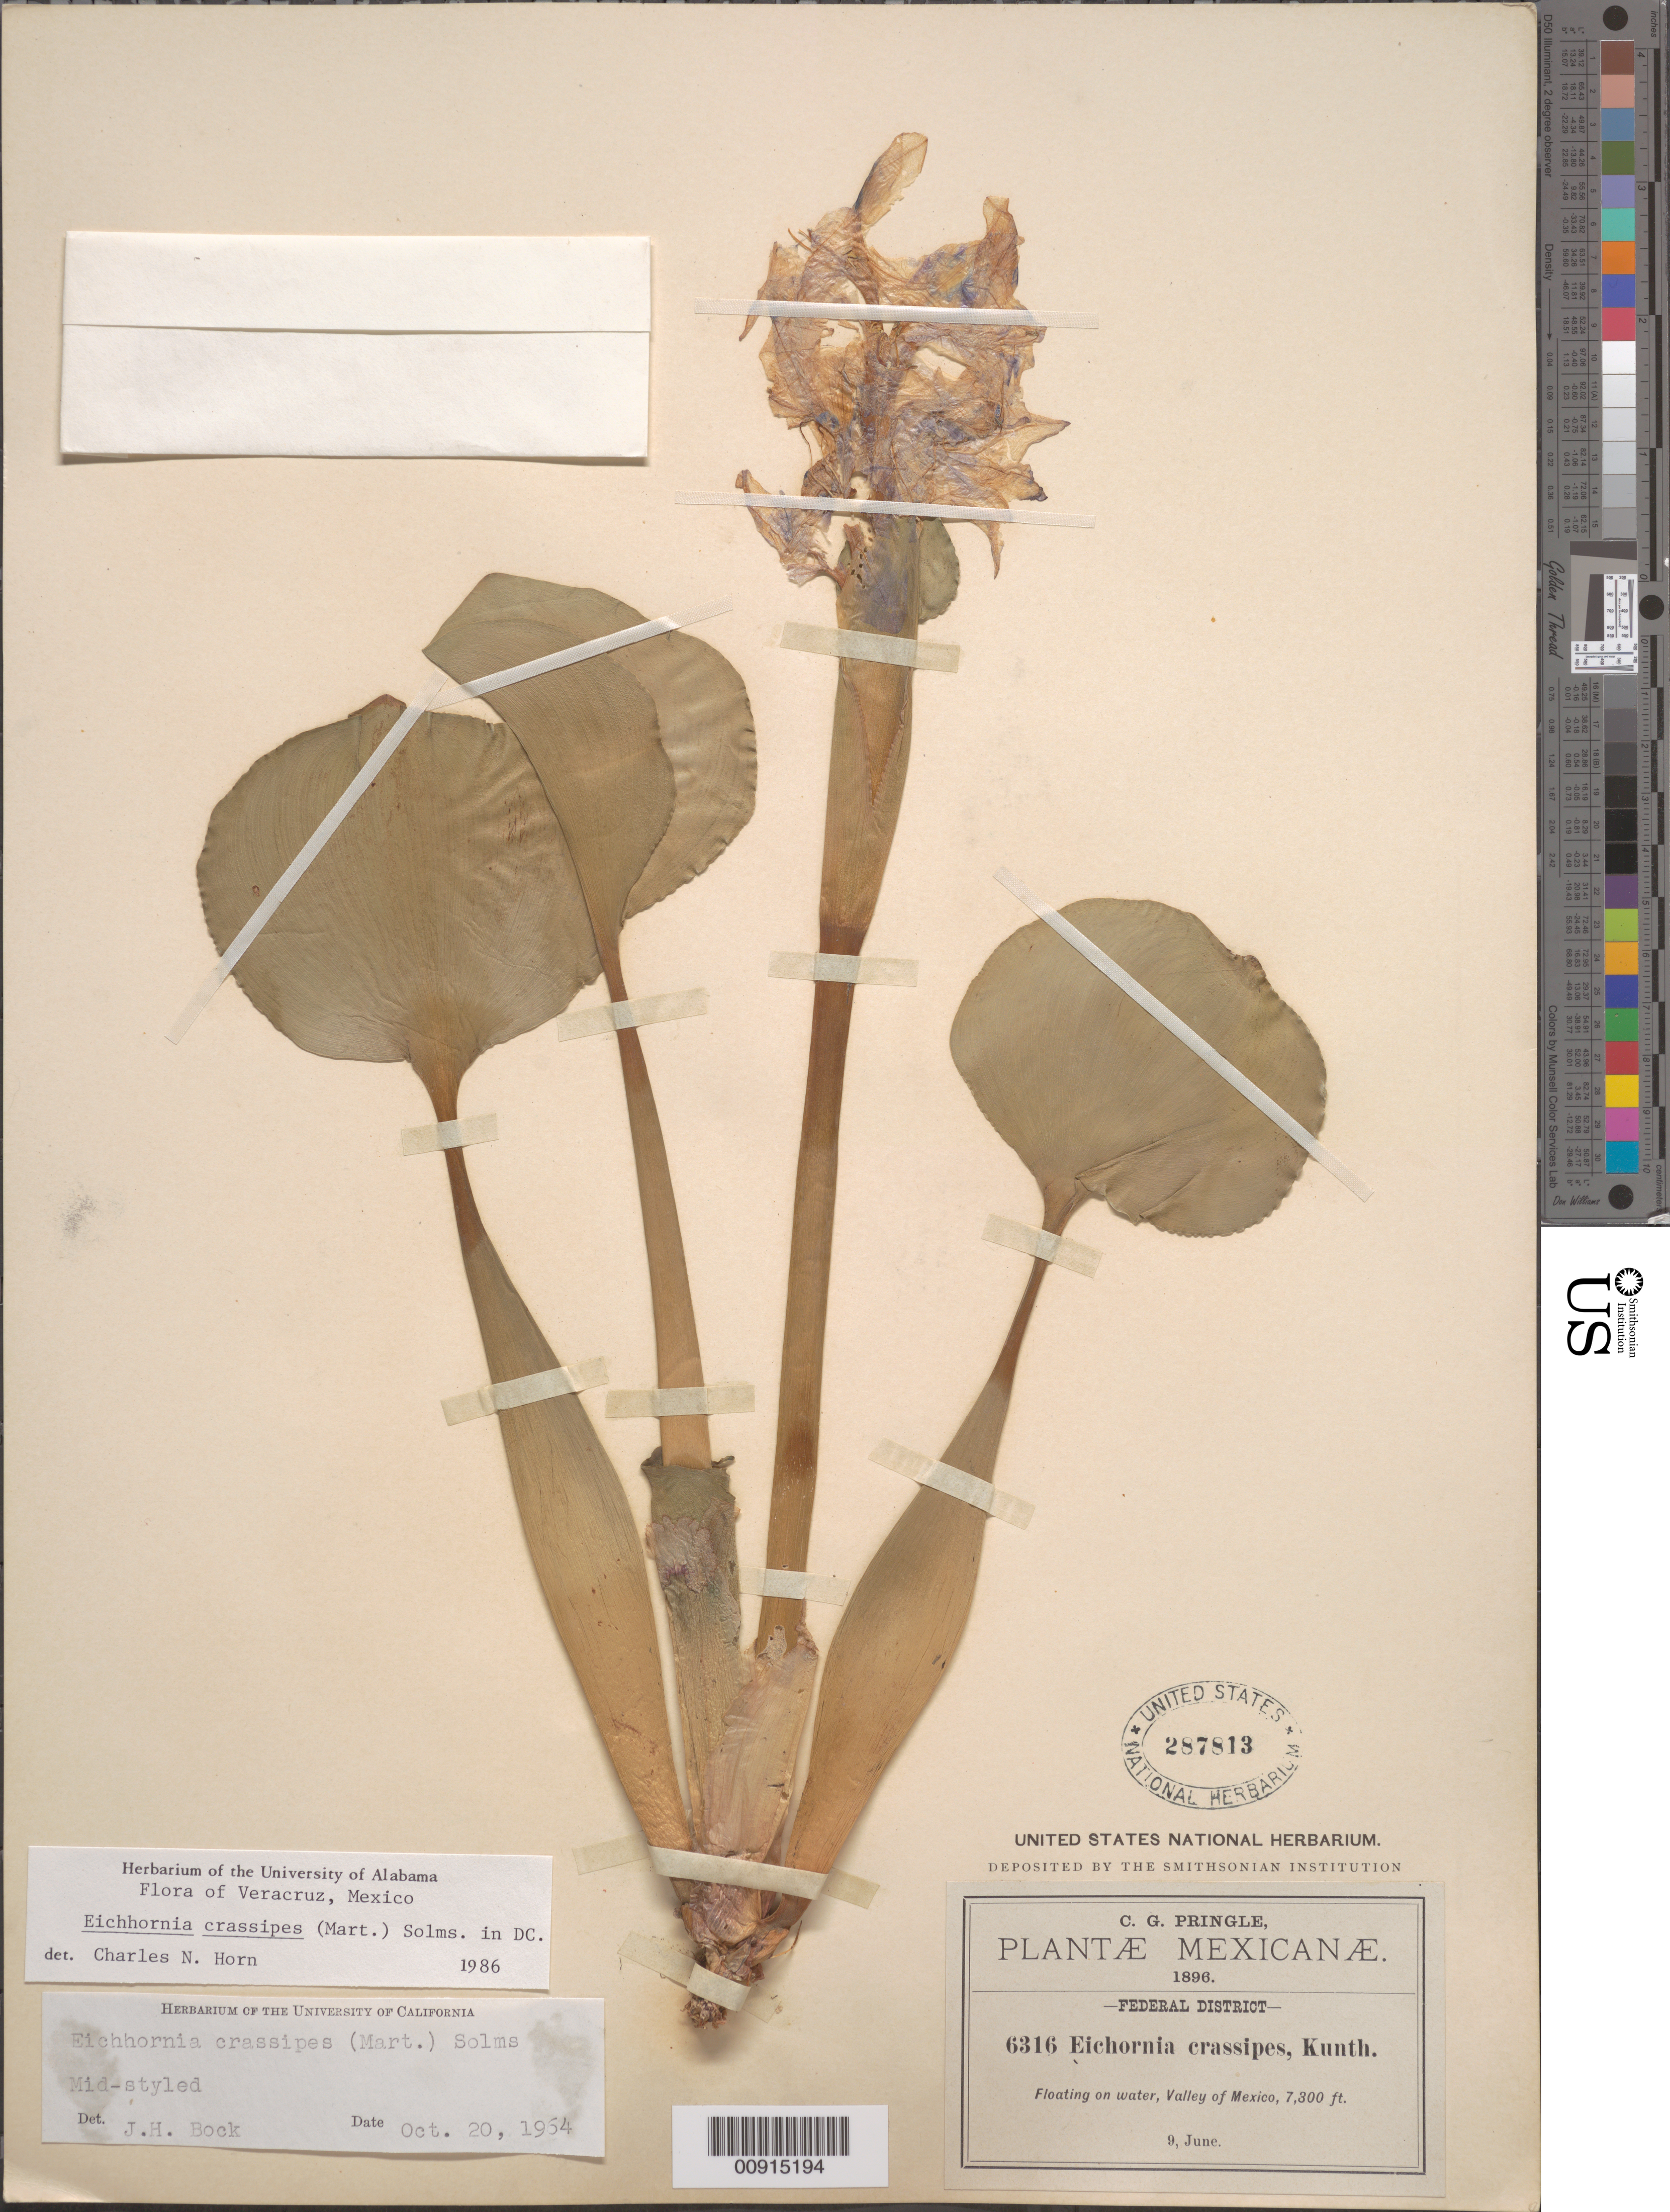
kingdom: Plantae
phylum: Tracheophyta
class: Liliopsida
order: Commelinales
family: Pontederiaceae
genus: Eichhornia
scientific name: Eichhornia crassipes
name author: (Mart.) Solms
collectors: C. G. Pringle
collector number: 6316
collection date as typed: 09 Jun 1896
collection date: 1896-06-09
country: Mexico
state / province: Distrito Federal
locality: Valley of Mexico, Distrito Federal.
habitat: Floating on water.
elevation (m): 2225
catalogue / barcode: US 287813